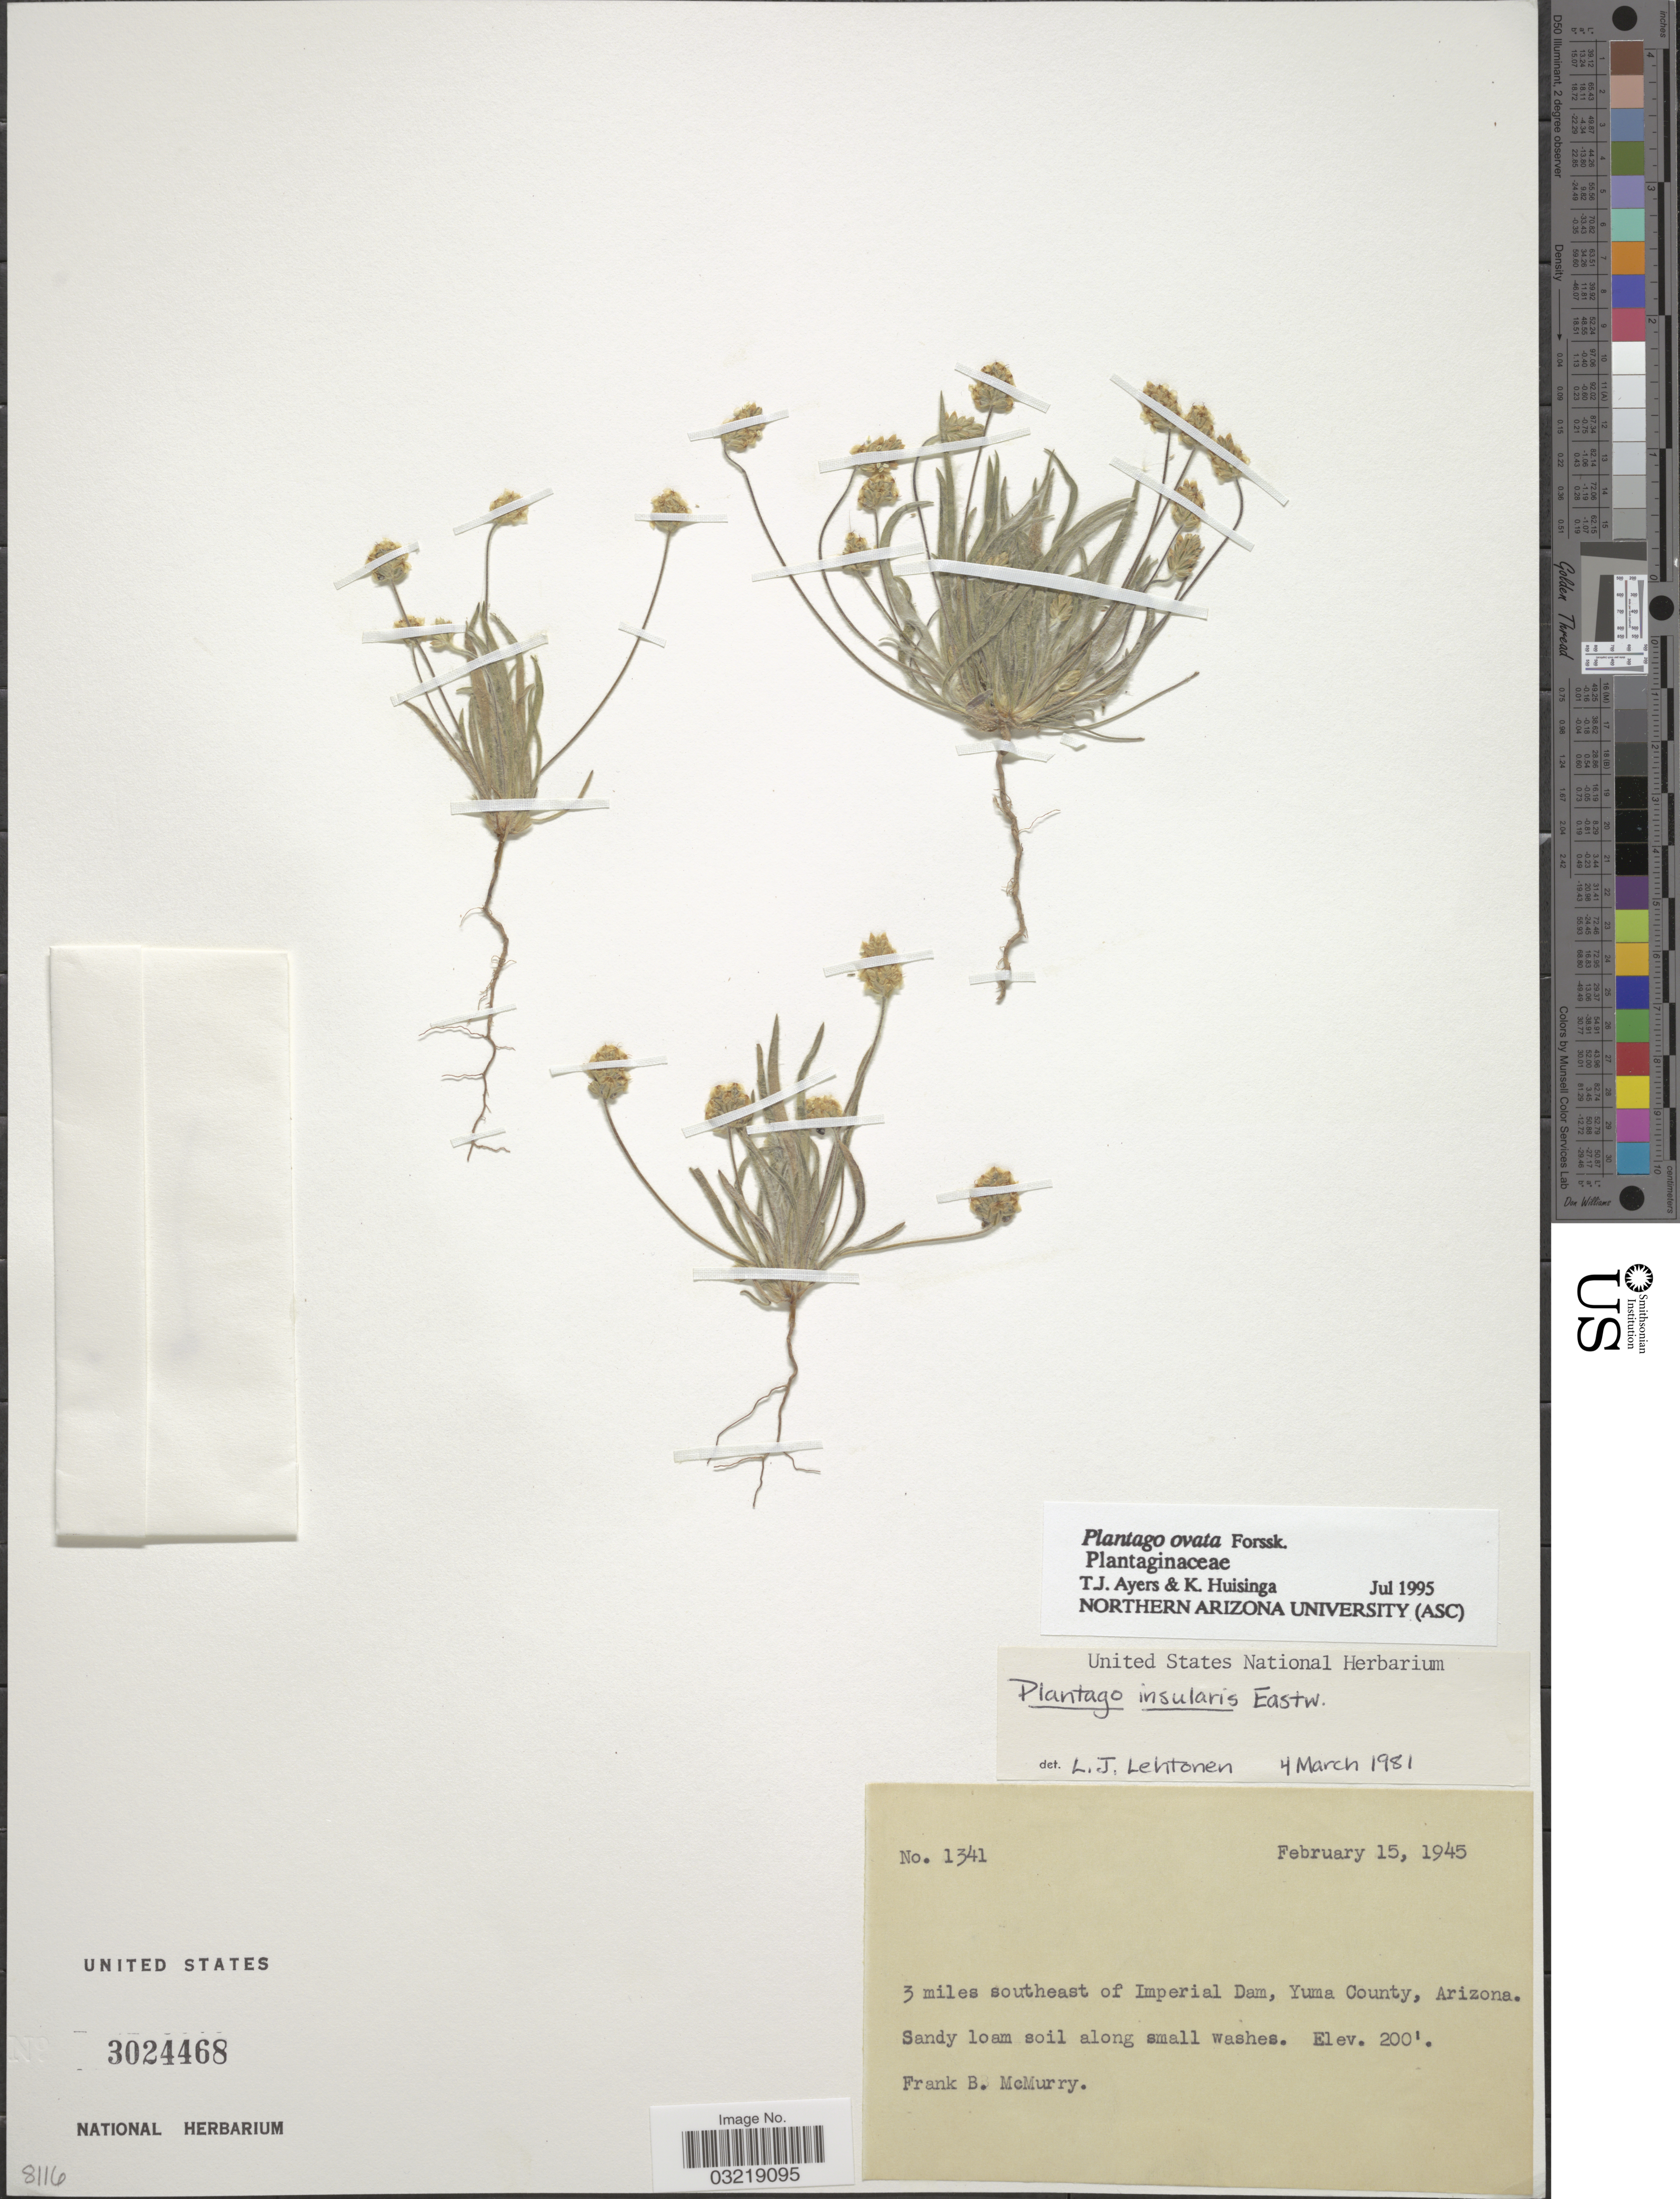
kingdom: Plantae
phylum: Tracheophyta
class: Magnoliopsida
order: Lamiales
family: Plantaginaceae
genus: Plantago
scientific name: Plantago ovata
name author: Forssk.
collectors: F. B. McMurry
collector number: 1341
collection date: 1945-02-15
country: United States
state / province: Arizona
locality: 3 miles southeast of Imperial Dam, Yuma County.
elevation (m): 61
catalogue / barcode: US 3024468